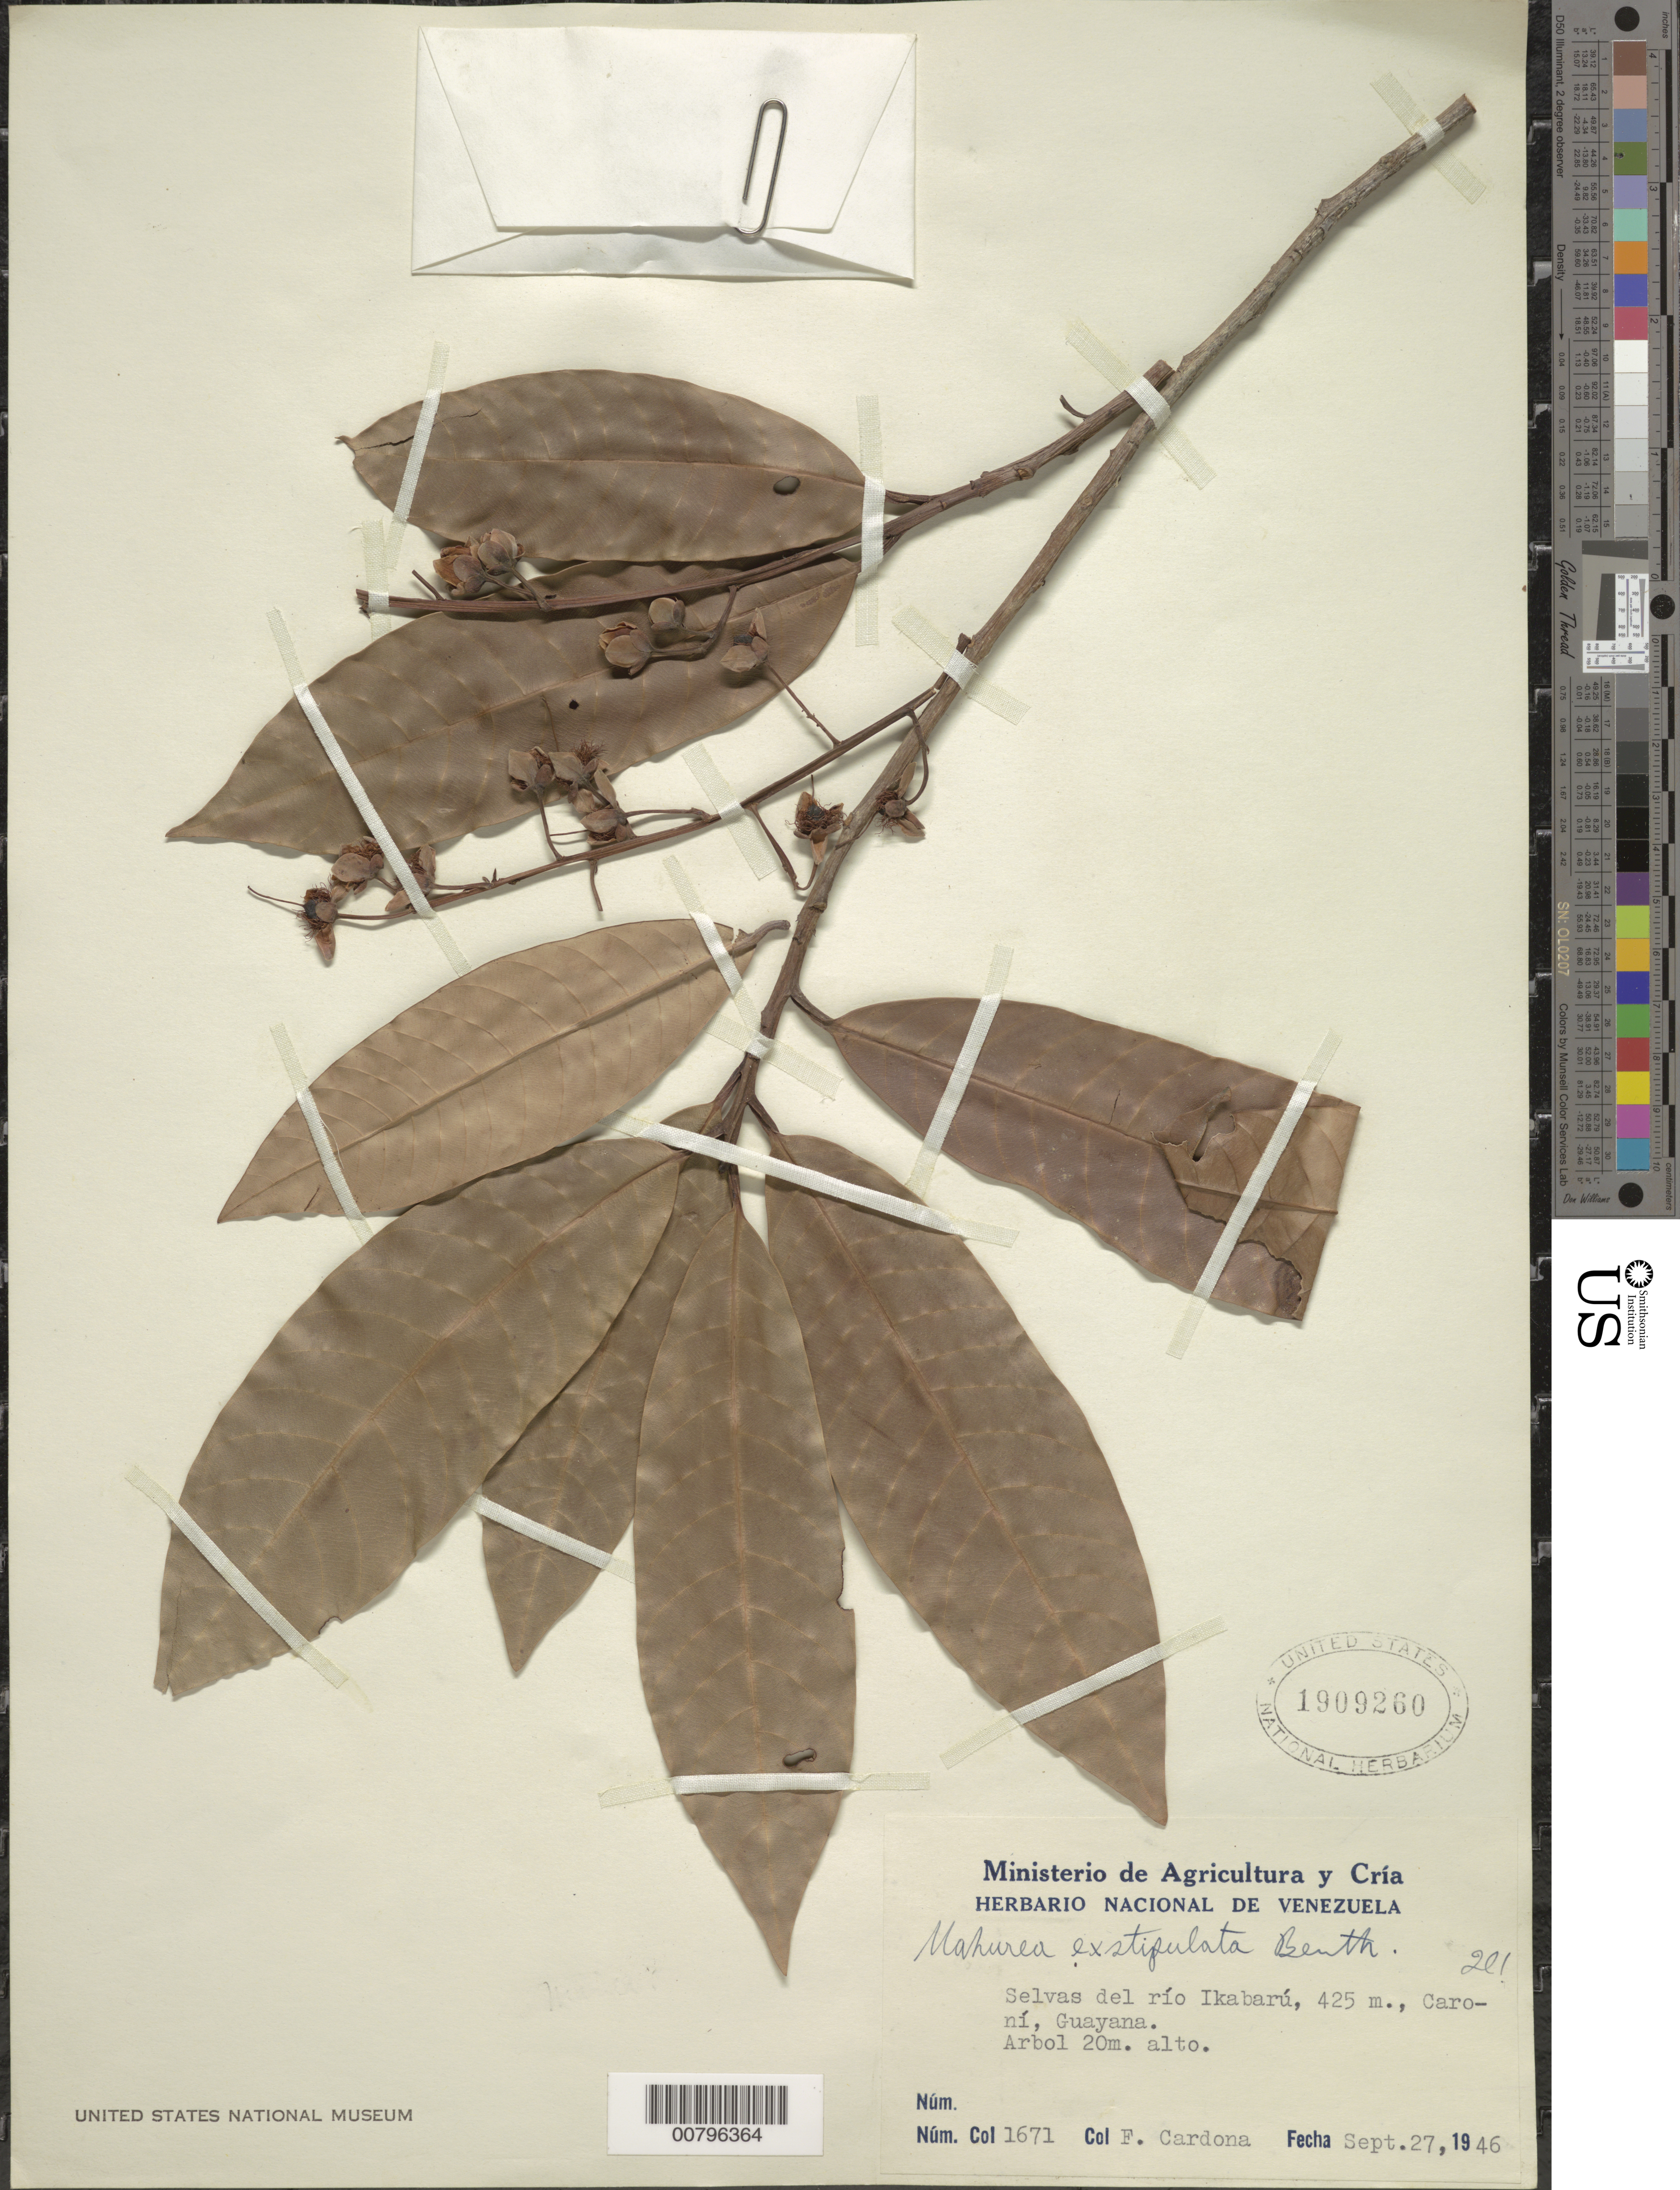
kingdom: Plantae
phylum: Tracheophyta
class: Magnoliopsida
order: Malpighiales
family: Calophyllaceae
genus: Mahurea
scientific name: Mahurea exstipulata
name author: Benth.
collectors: F. Cardona Puig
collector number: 1671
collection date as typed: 27-Sep-46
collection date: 1946-09-27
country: Venezuela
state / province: Bolívar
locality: Río Ikabarú, Caroní (Guayana)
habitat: Selvas riberenas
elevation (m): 425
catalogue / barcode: US 1909260